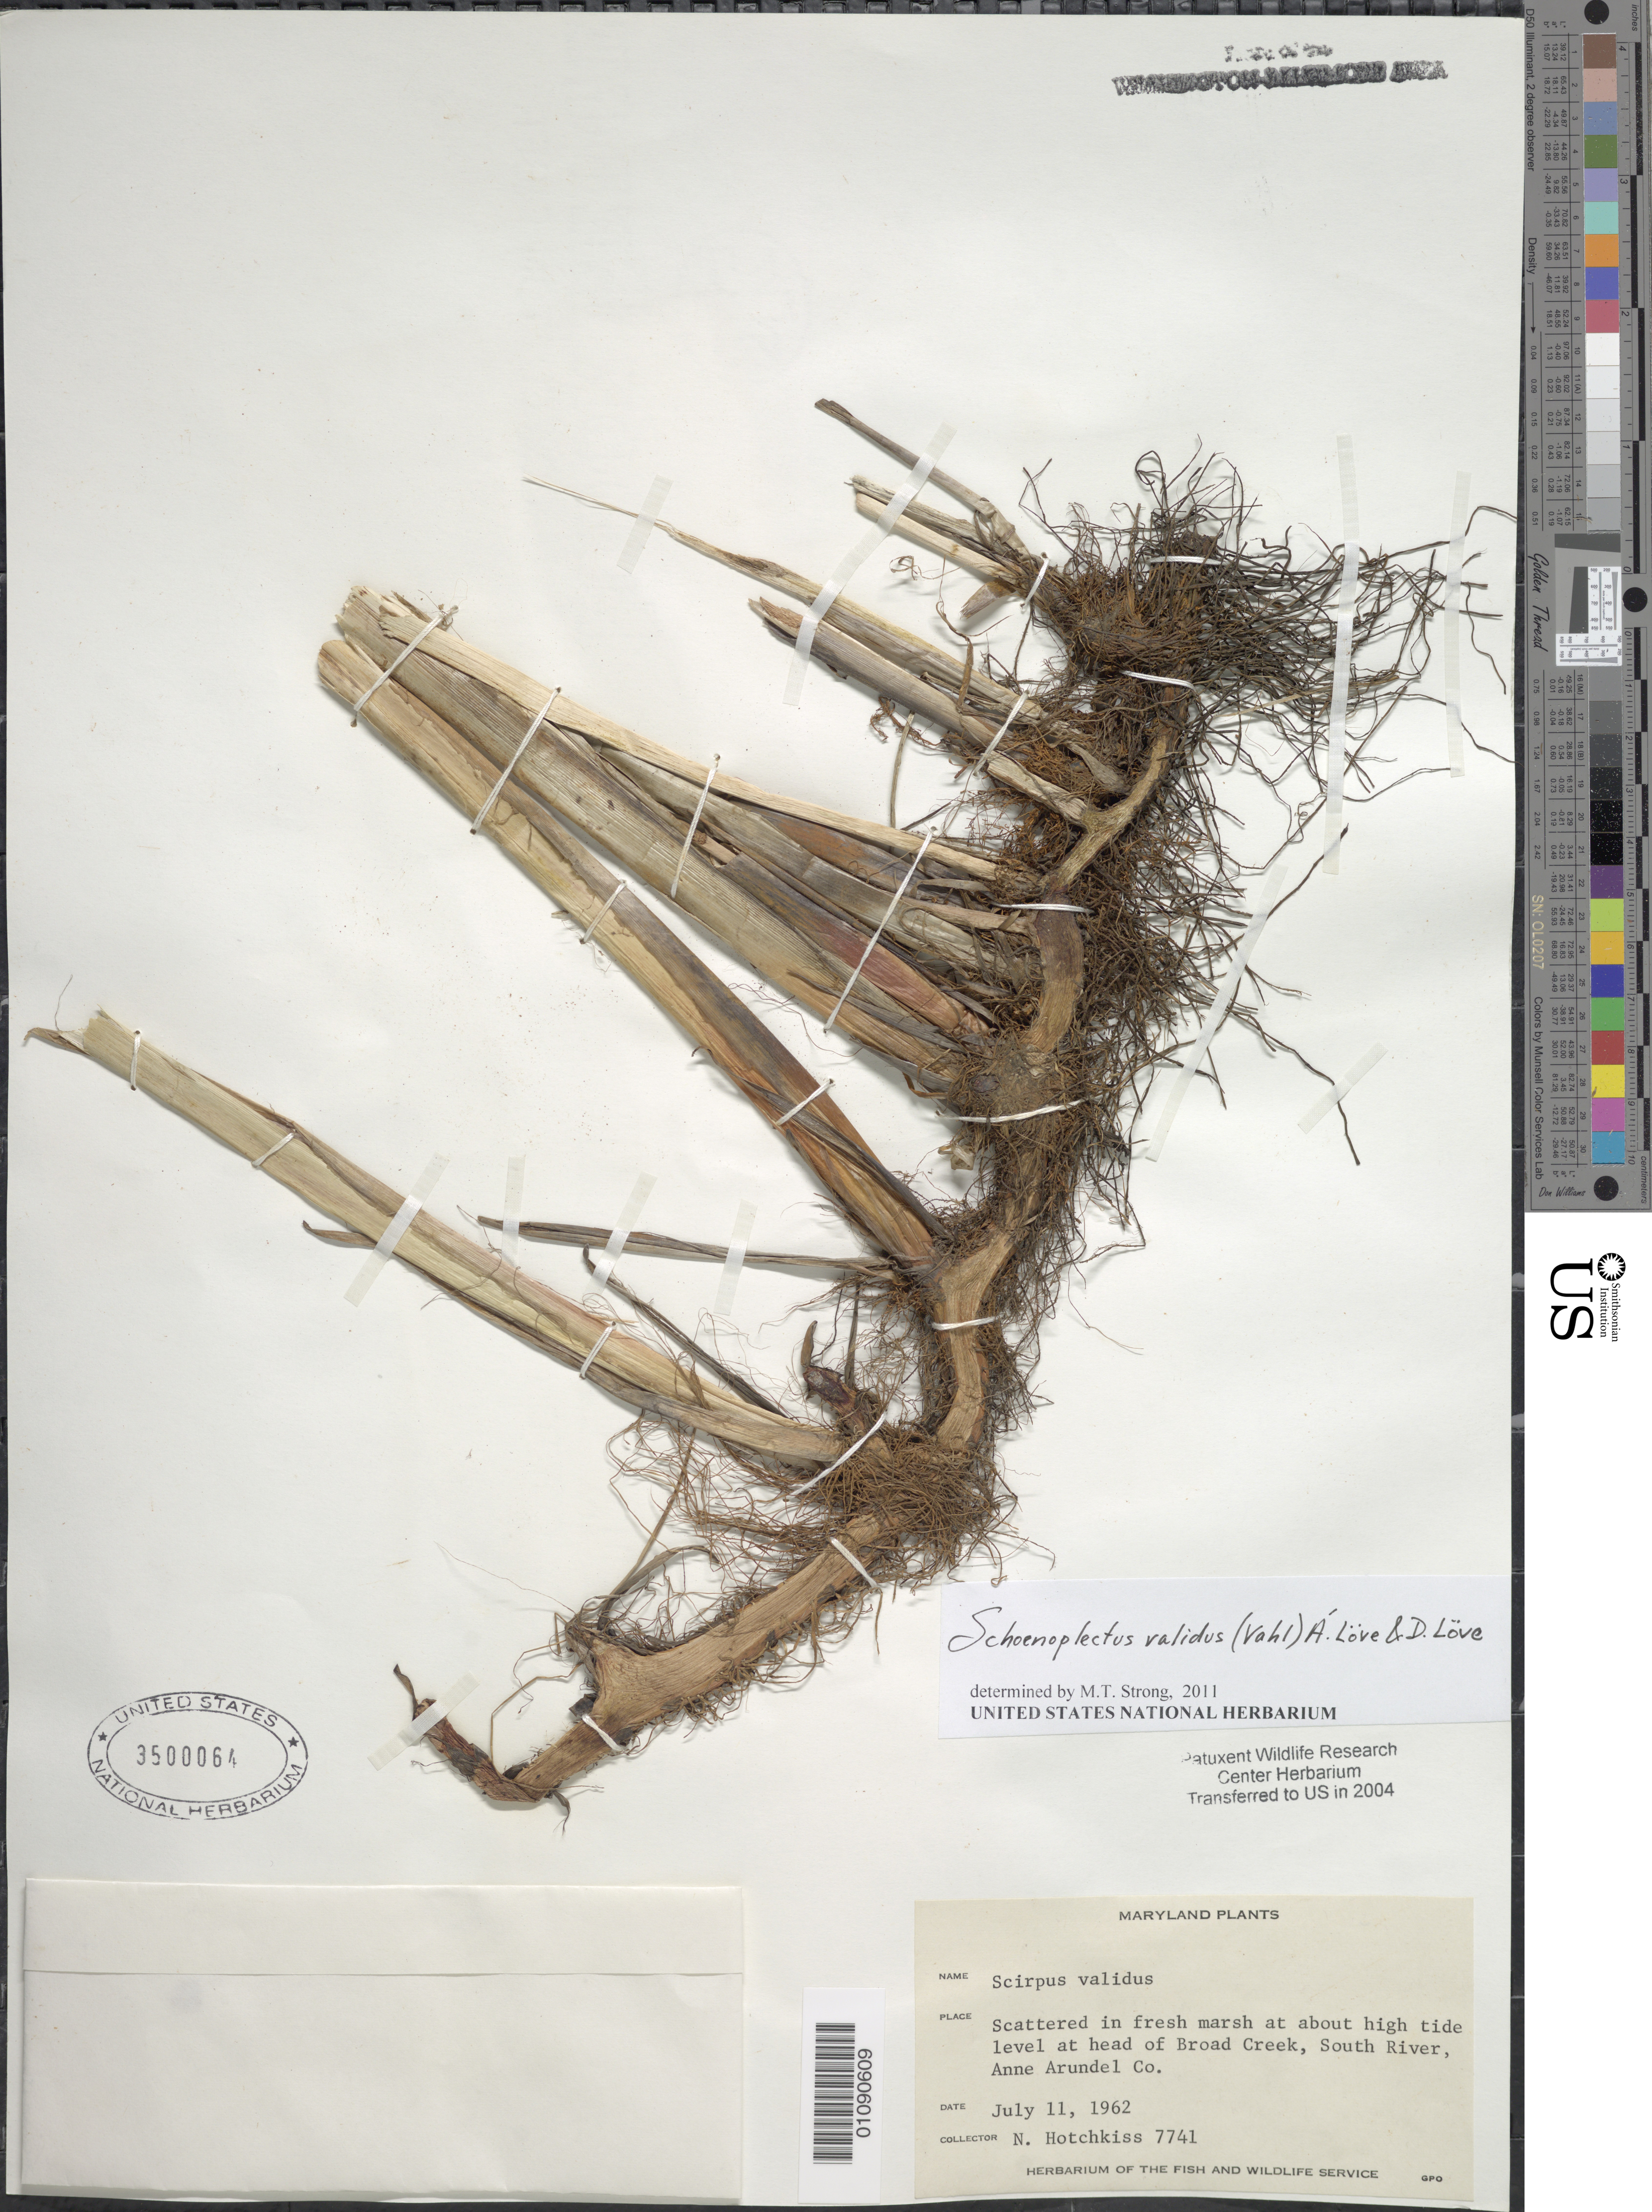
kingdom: Plantae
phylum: Tracheophyta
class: Liliopsida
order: Poales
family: Cyperaceae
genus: Schoenoplectus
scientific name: Schoenoplectus validus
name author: (Vahl) Á. Löve & D. Löve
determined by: Strong, M. T., (US), Smithsonian Institution - National Museum of Natural History (UNITED STATES)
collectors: N. Hotchkiss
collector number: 7741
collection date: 1962-07-11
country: United States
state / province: Maryland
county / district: Anne Arundel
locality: At head of Broad Creek, South River.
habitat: Scattered in fresh marsh at about high tide level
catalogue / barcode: US 3500064